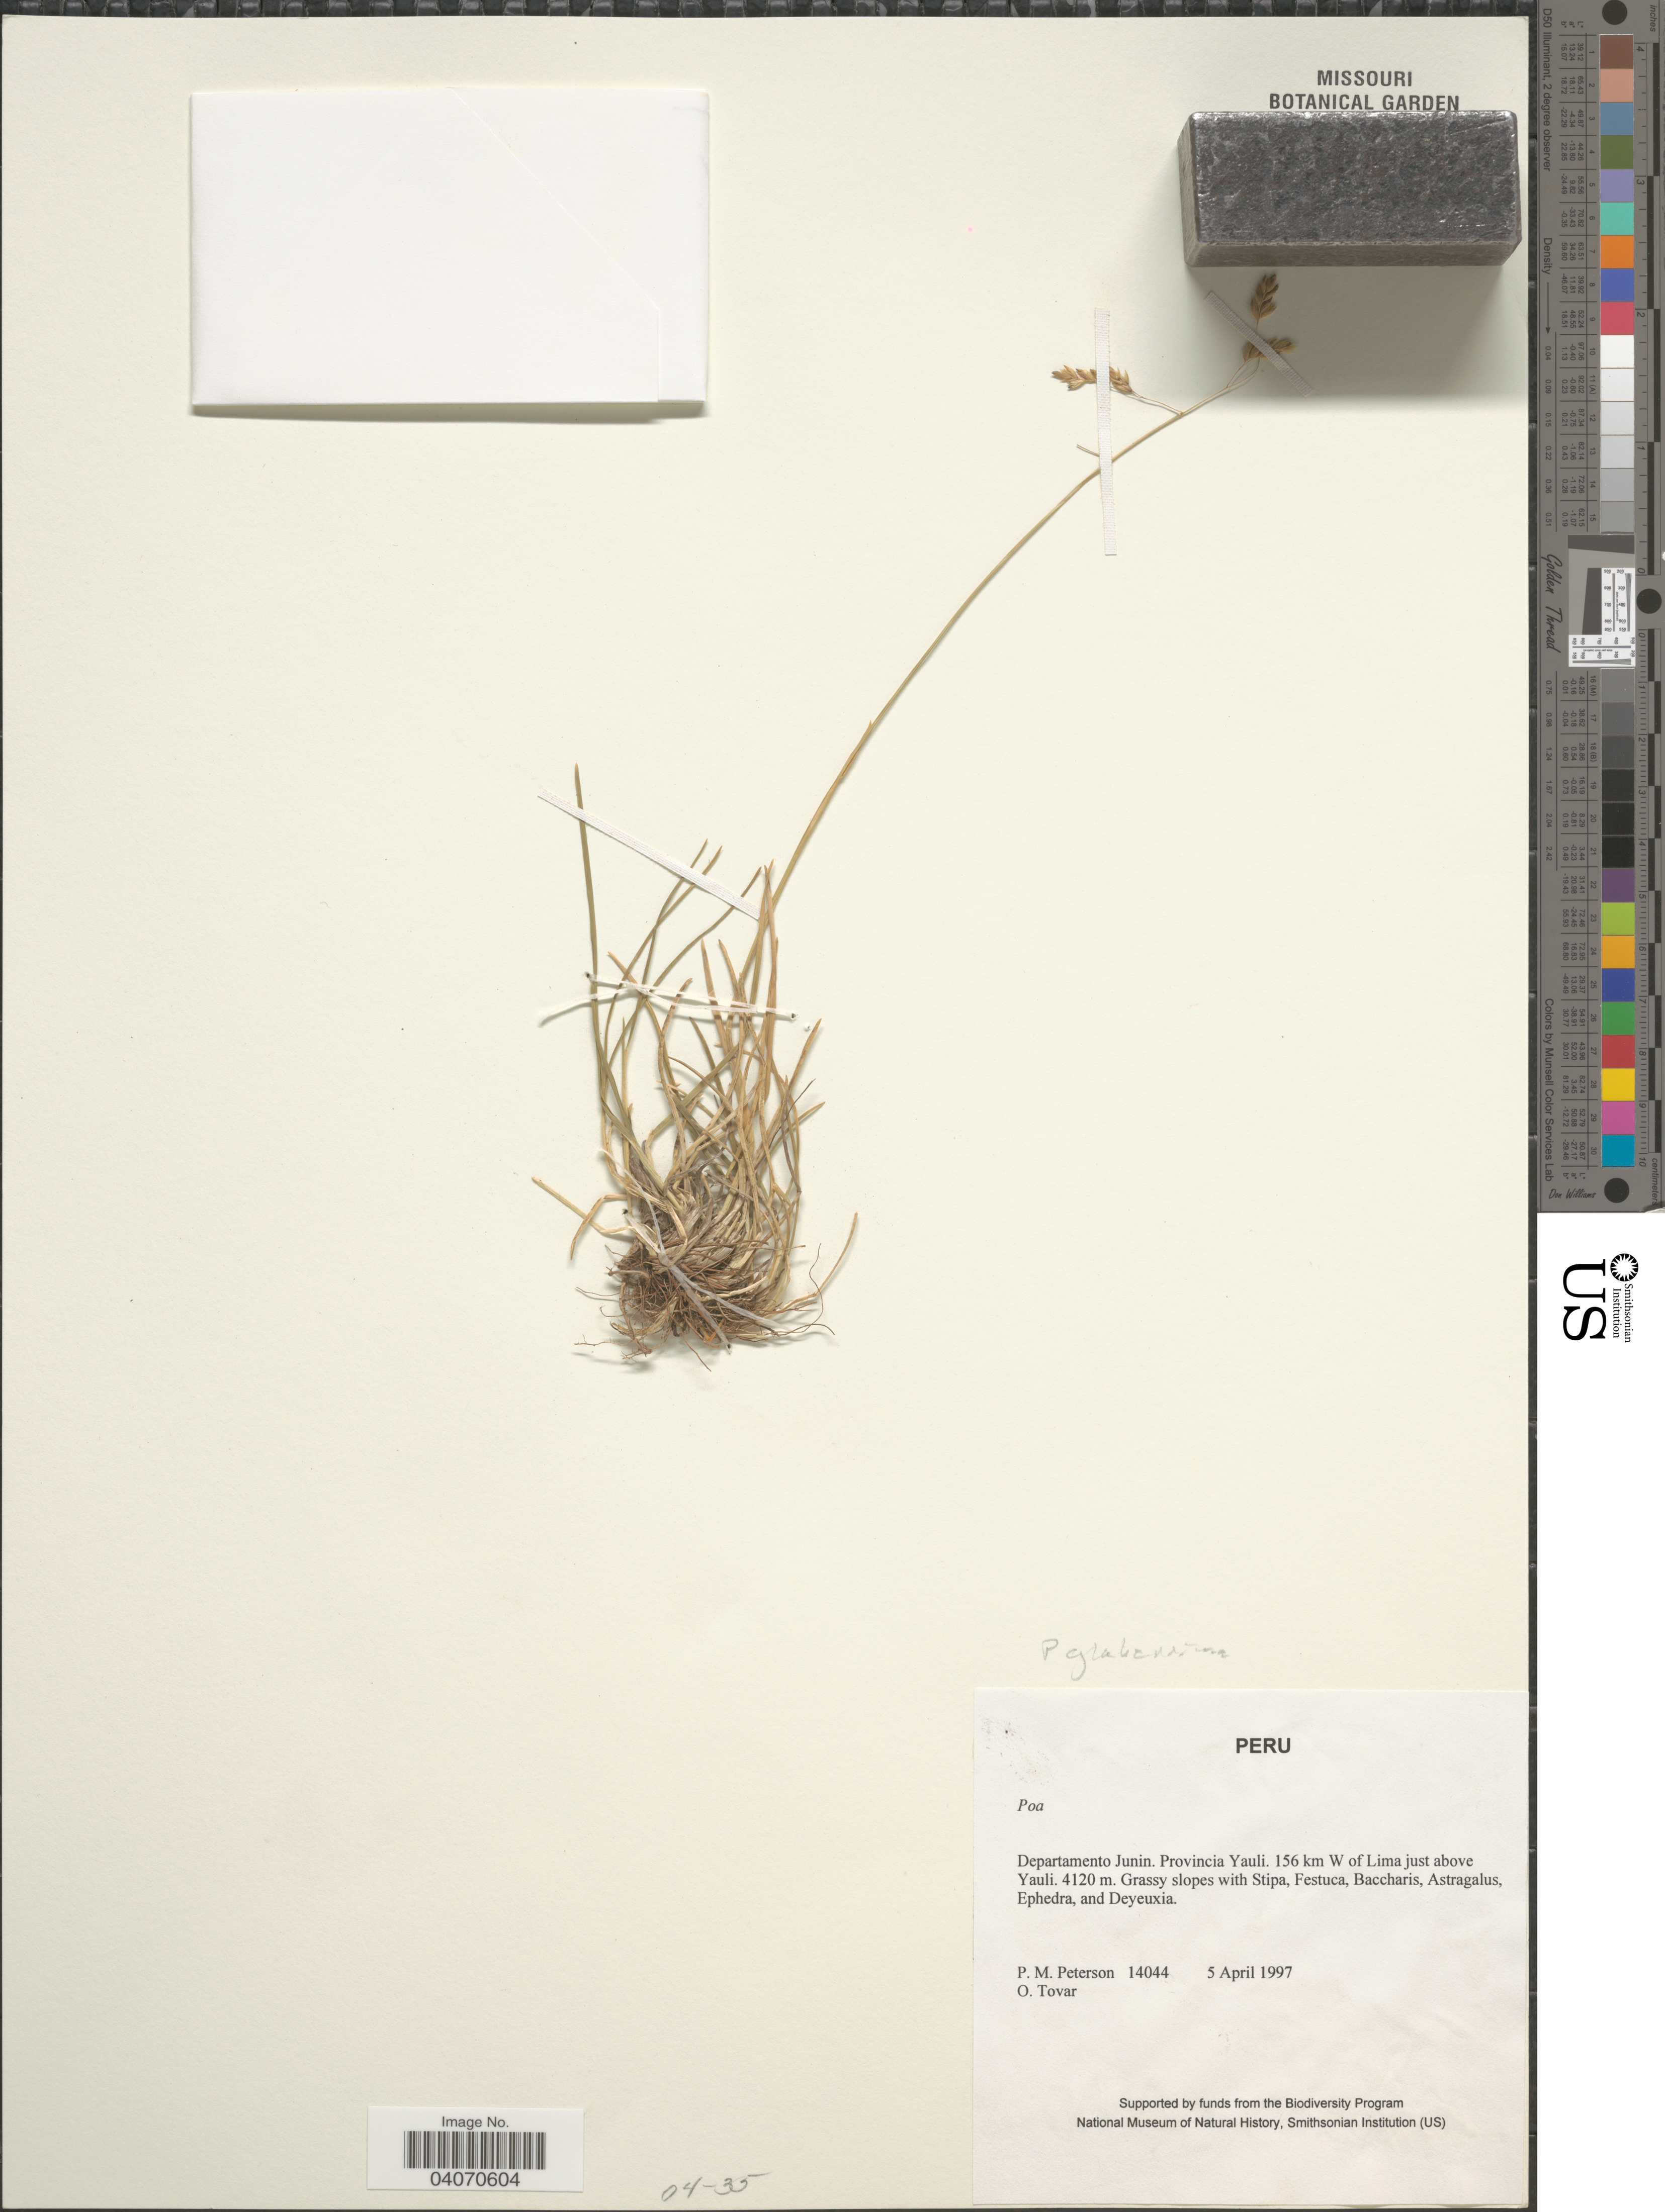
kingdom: Plantae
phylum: Tracheophyta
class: Liliopsida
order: Poales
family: Poaceae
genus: Poa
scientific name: Poa glaberrima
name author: Tovar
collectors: P. M. Peterson & Ó. Tovar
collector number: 14044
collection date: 1997-04-05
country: Peru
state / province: Junín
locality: Departamento Junin. Provincia Yauli. 156 km W of Lima just above Yauli.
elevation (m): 4120